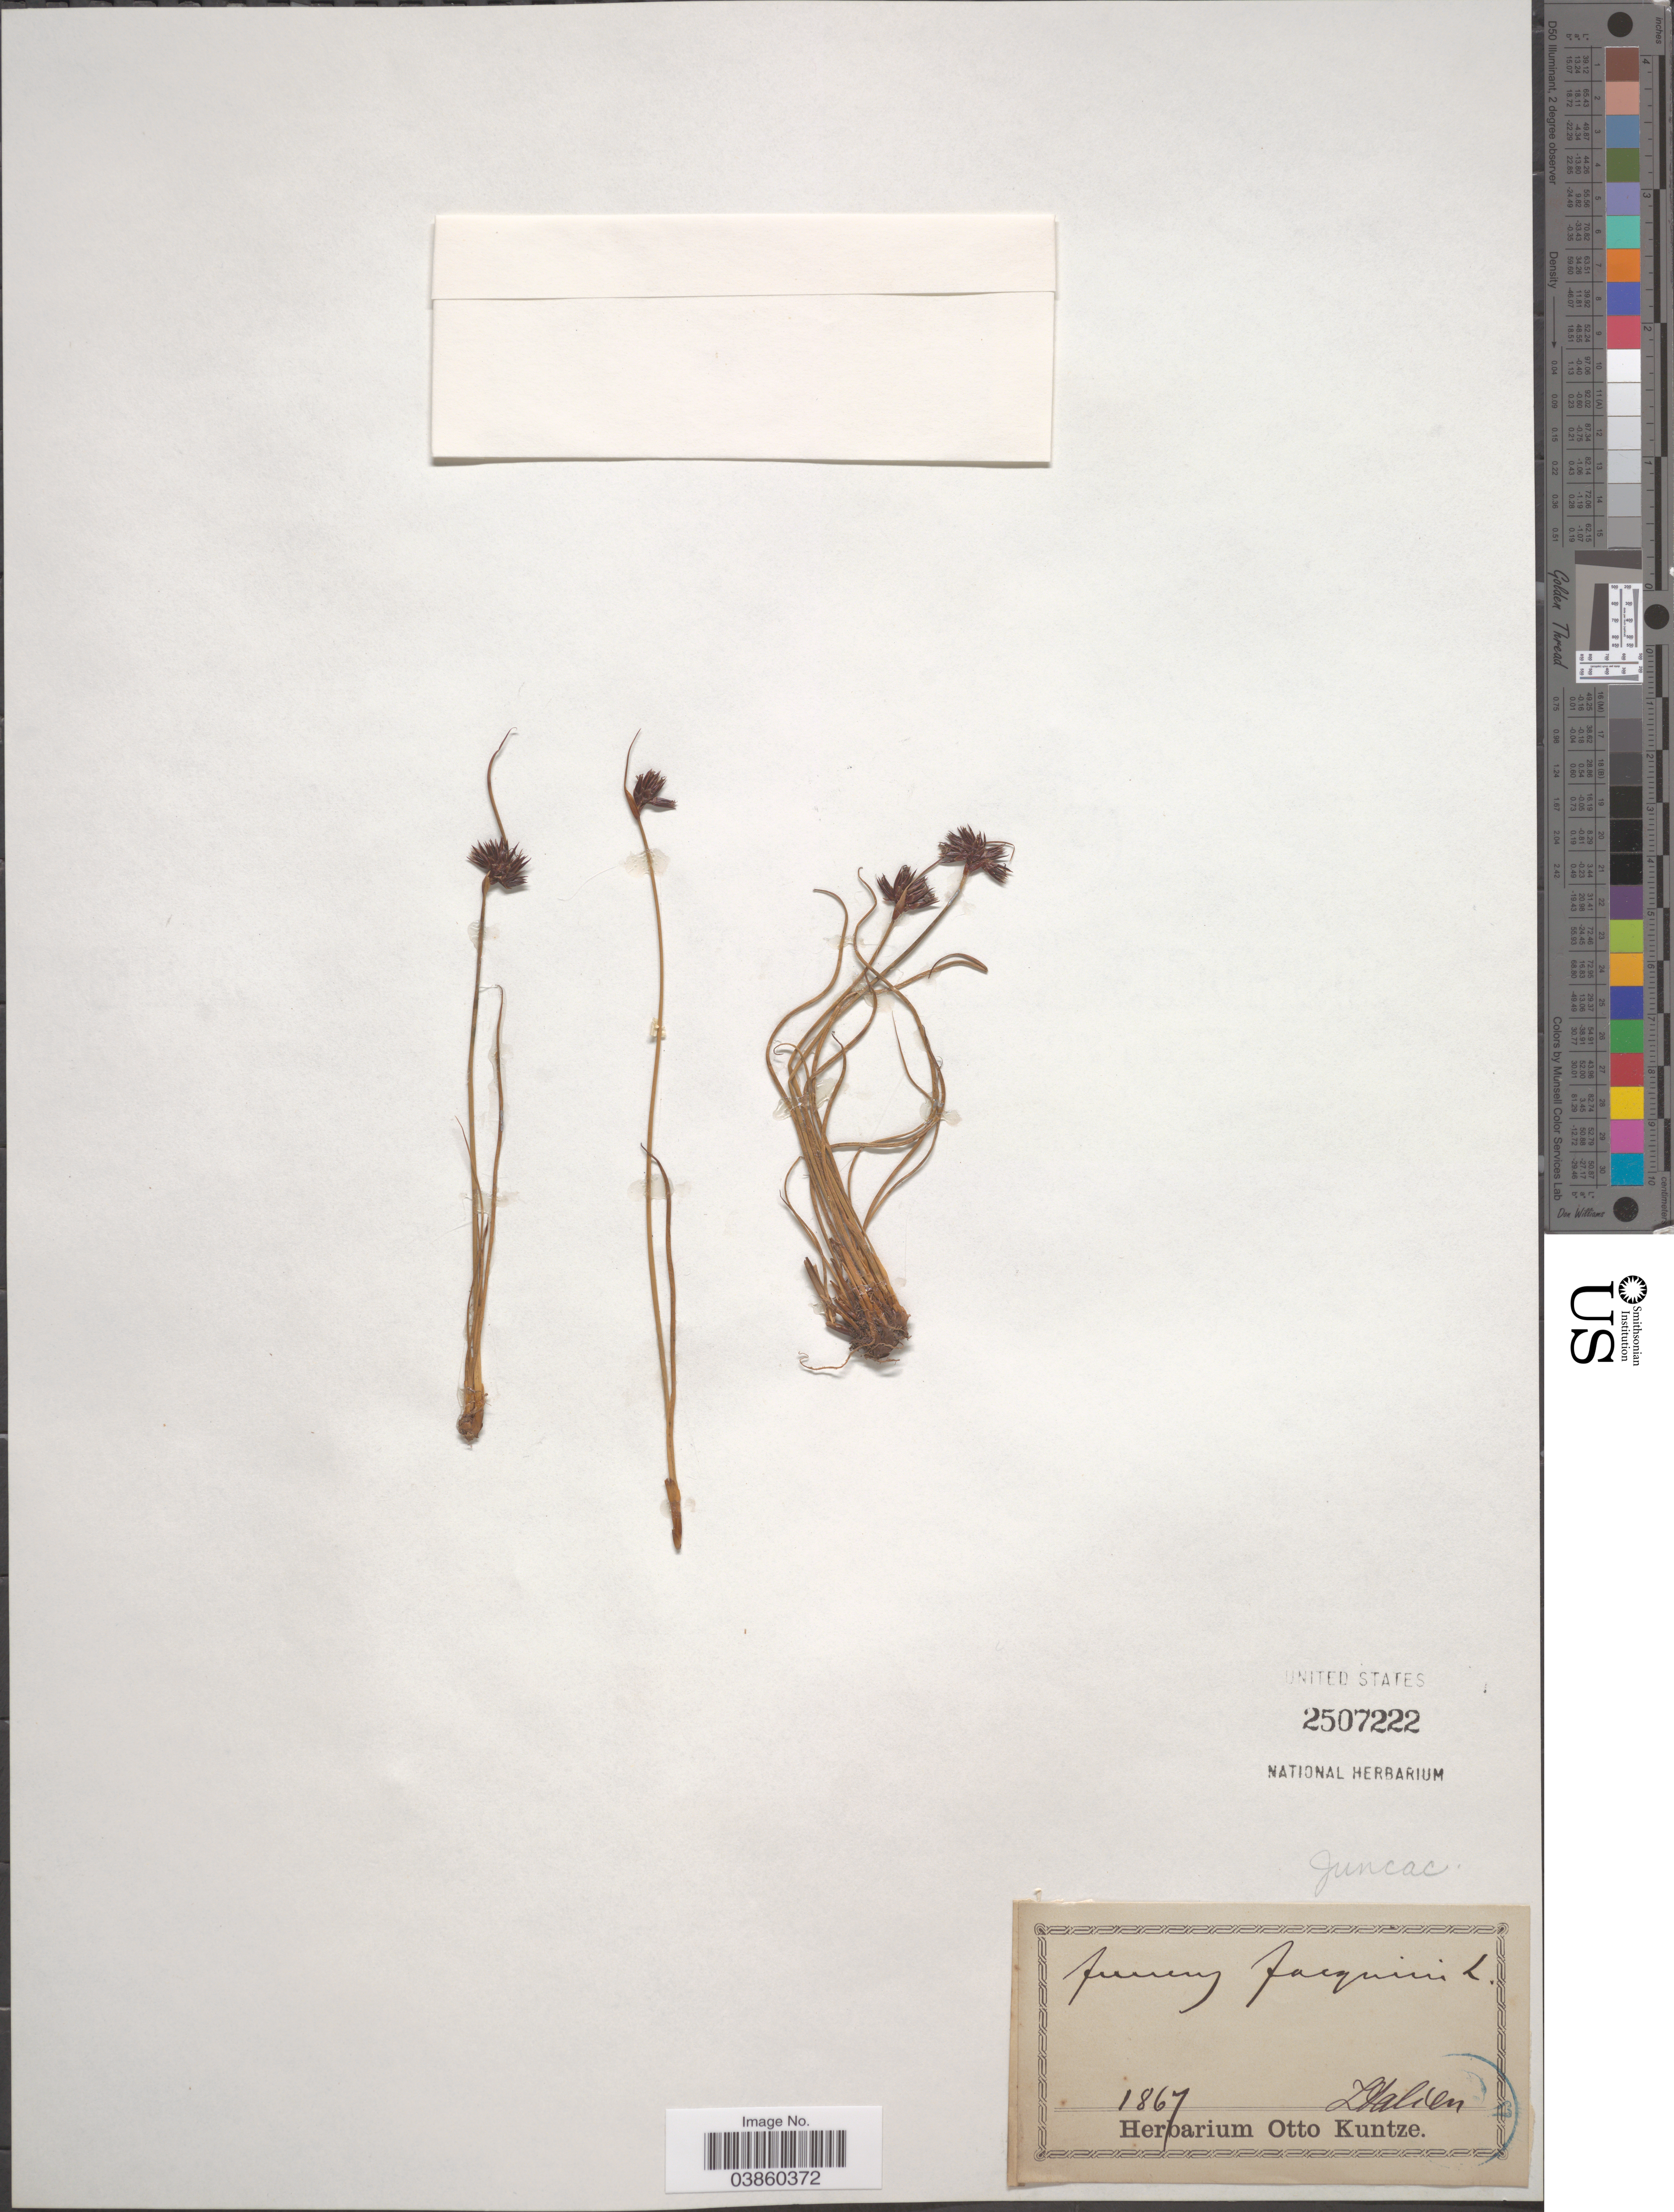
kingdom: Plantae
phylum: Tracheophyta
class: Liliopsida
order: Poales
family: Juncaceae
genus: Juncus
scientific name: Juncus jacquinii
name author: L.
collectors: ex herb. Otto Kuntze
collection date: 1867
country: Italy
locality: Italien.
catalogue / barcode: US 2507222